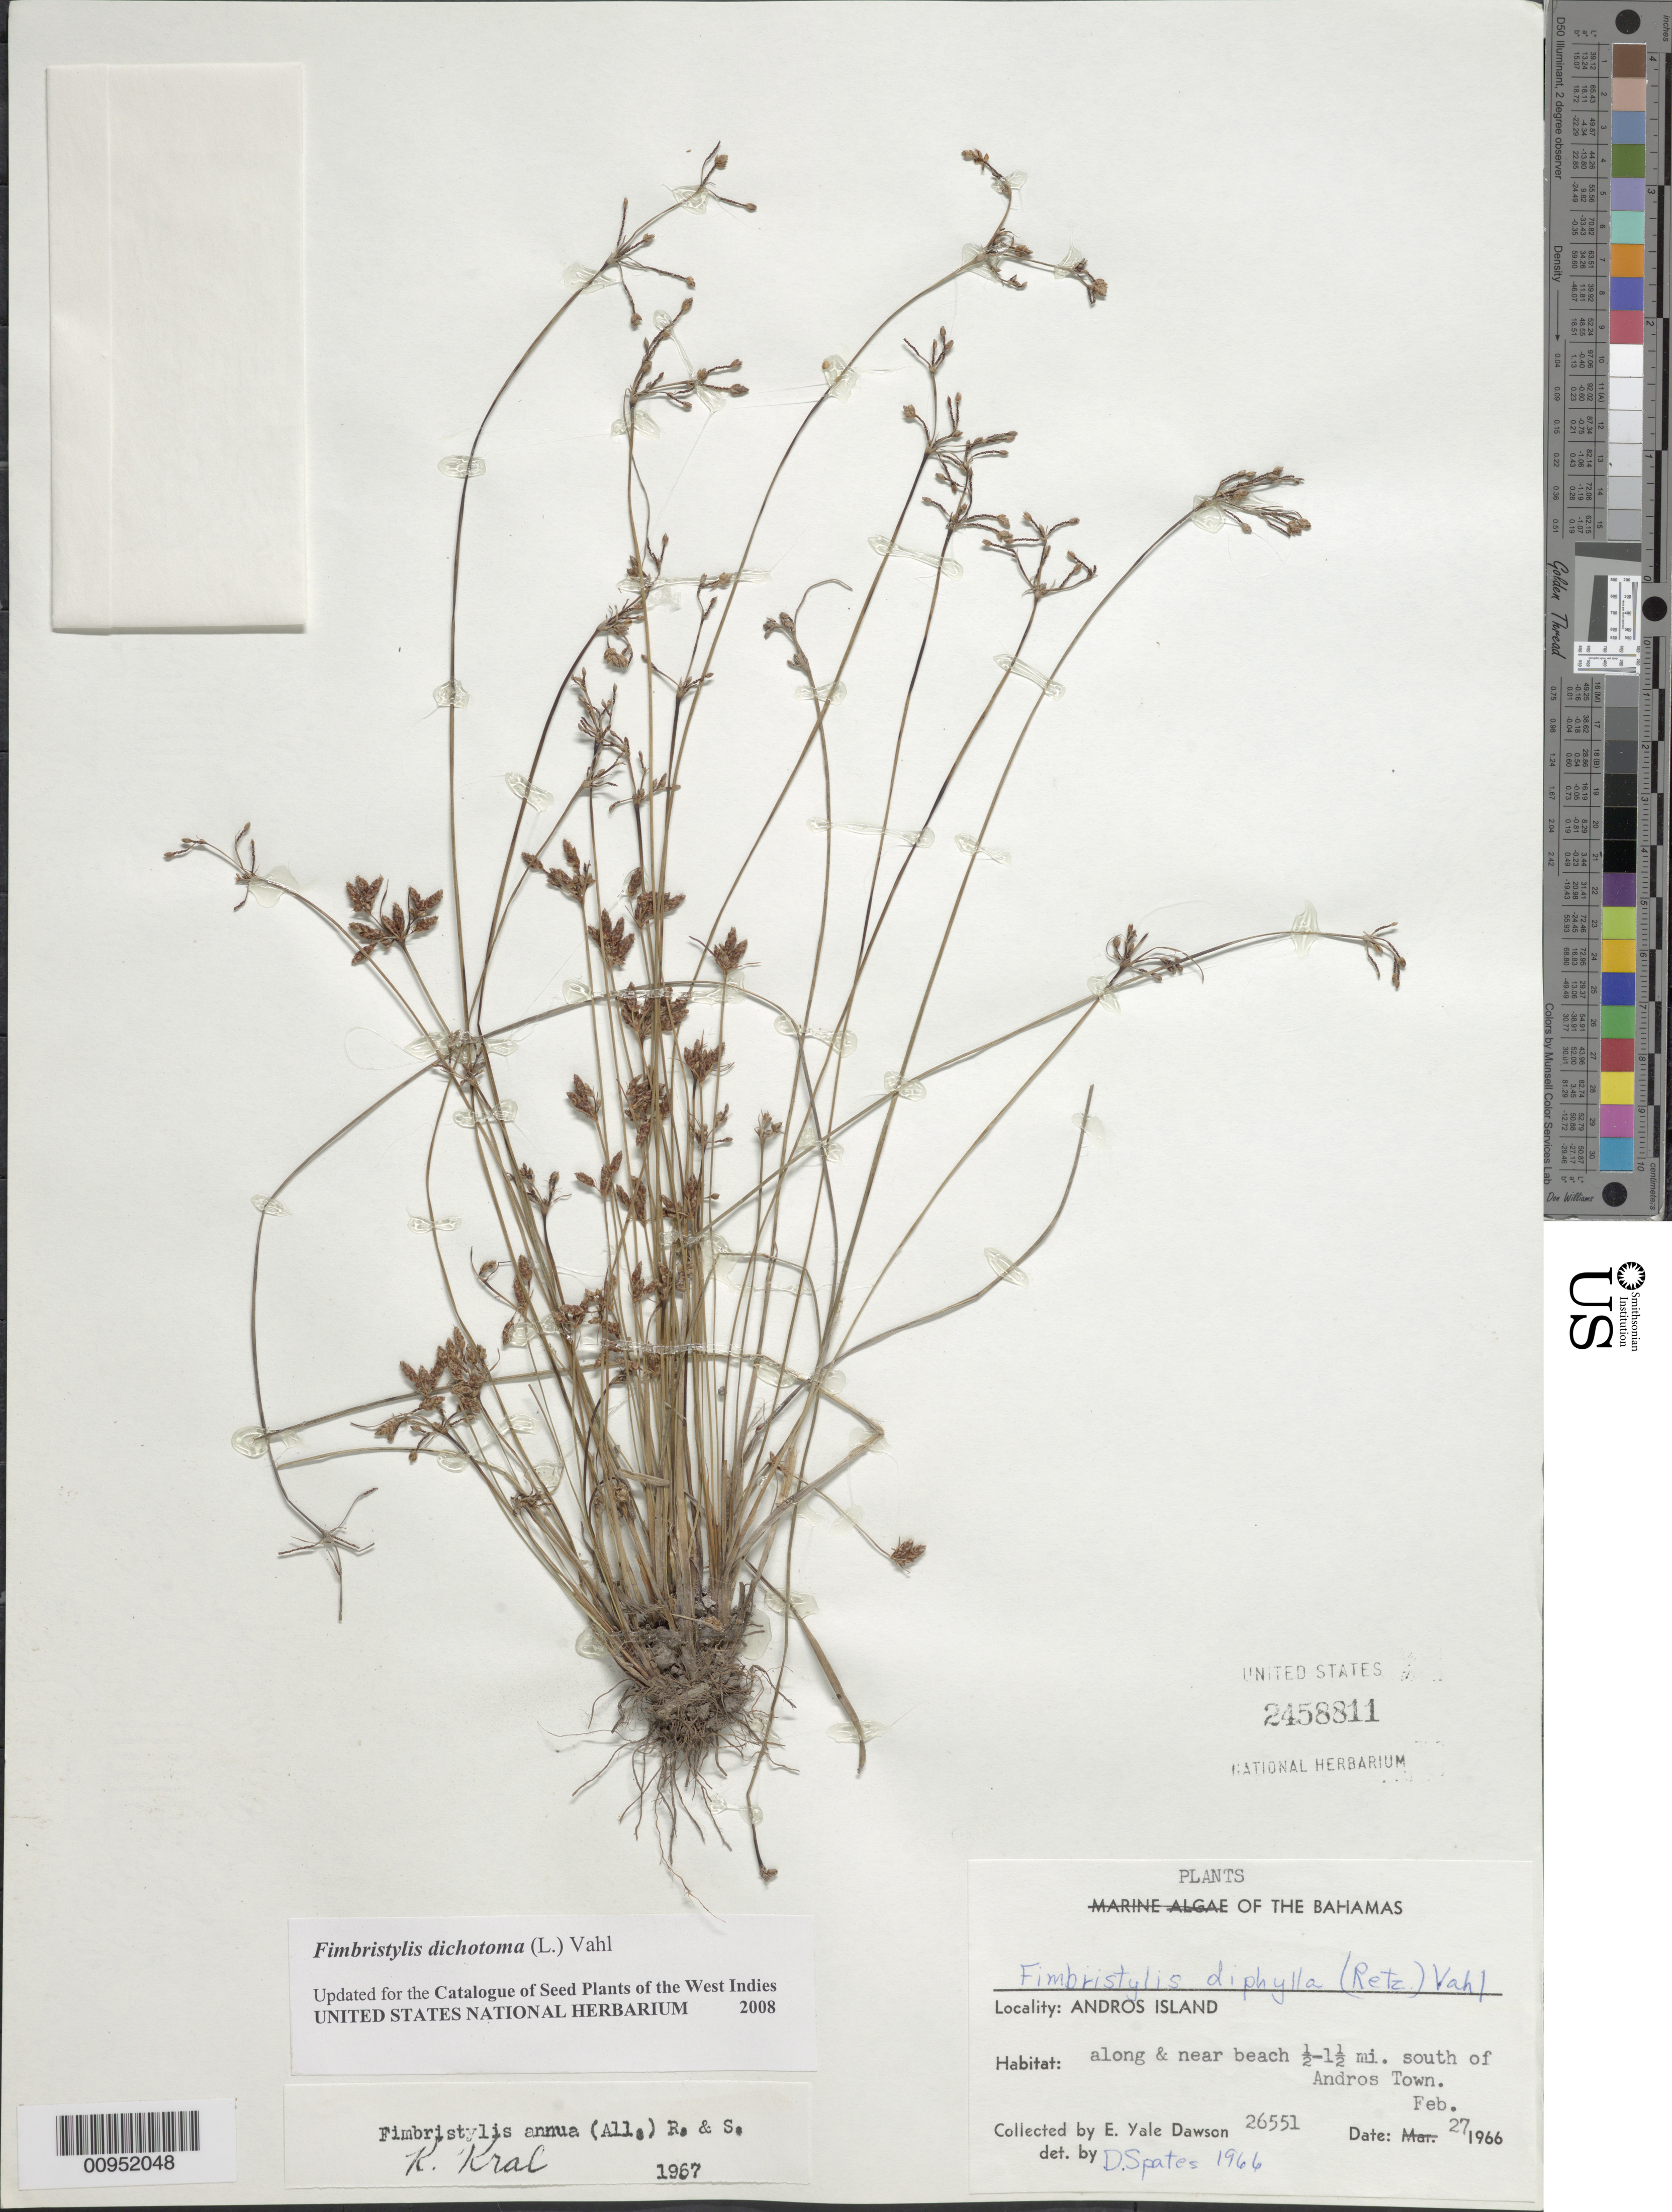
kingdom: Plantae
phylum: Tracheophyta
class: Liliopsida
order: Poales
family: Cyperaceae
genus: Fimbristylis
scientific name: Fimbristylis dichotoma subsp. dichotoma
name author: (L.) Vahl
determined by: Strong, M. T., (US), Smithsonian Institution - National Museum of Natural History (UNITED STATES)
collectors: E. Y. Dawson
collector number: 26551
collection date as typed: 27 Feb 1966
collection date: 1966-02-27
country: Bahamas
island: Andros Island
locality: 1/2 - 1 1/2 miles S of Andros Town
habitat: Along and near beach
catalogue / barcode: US 2458811